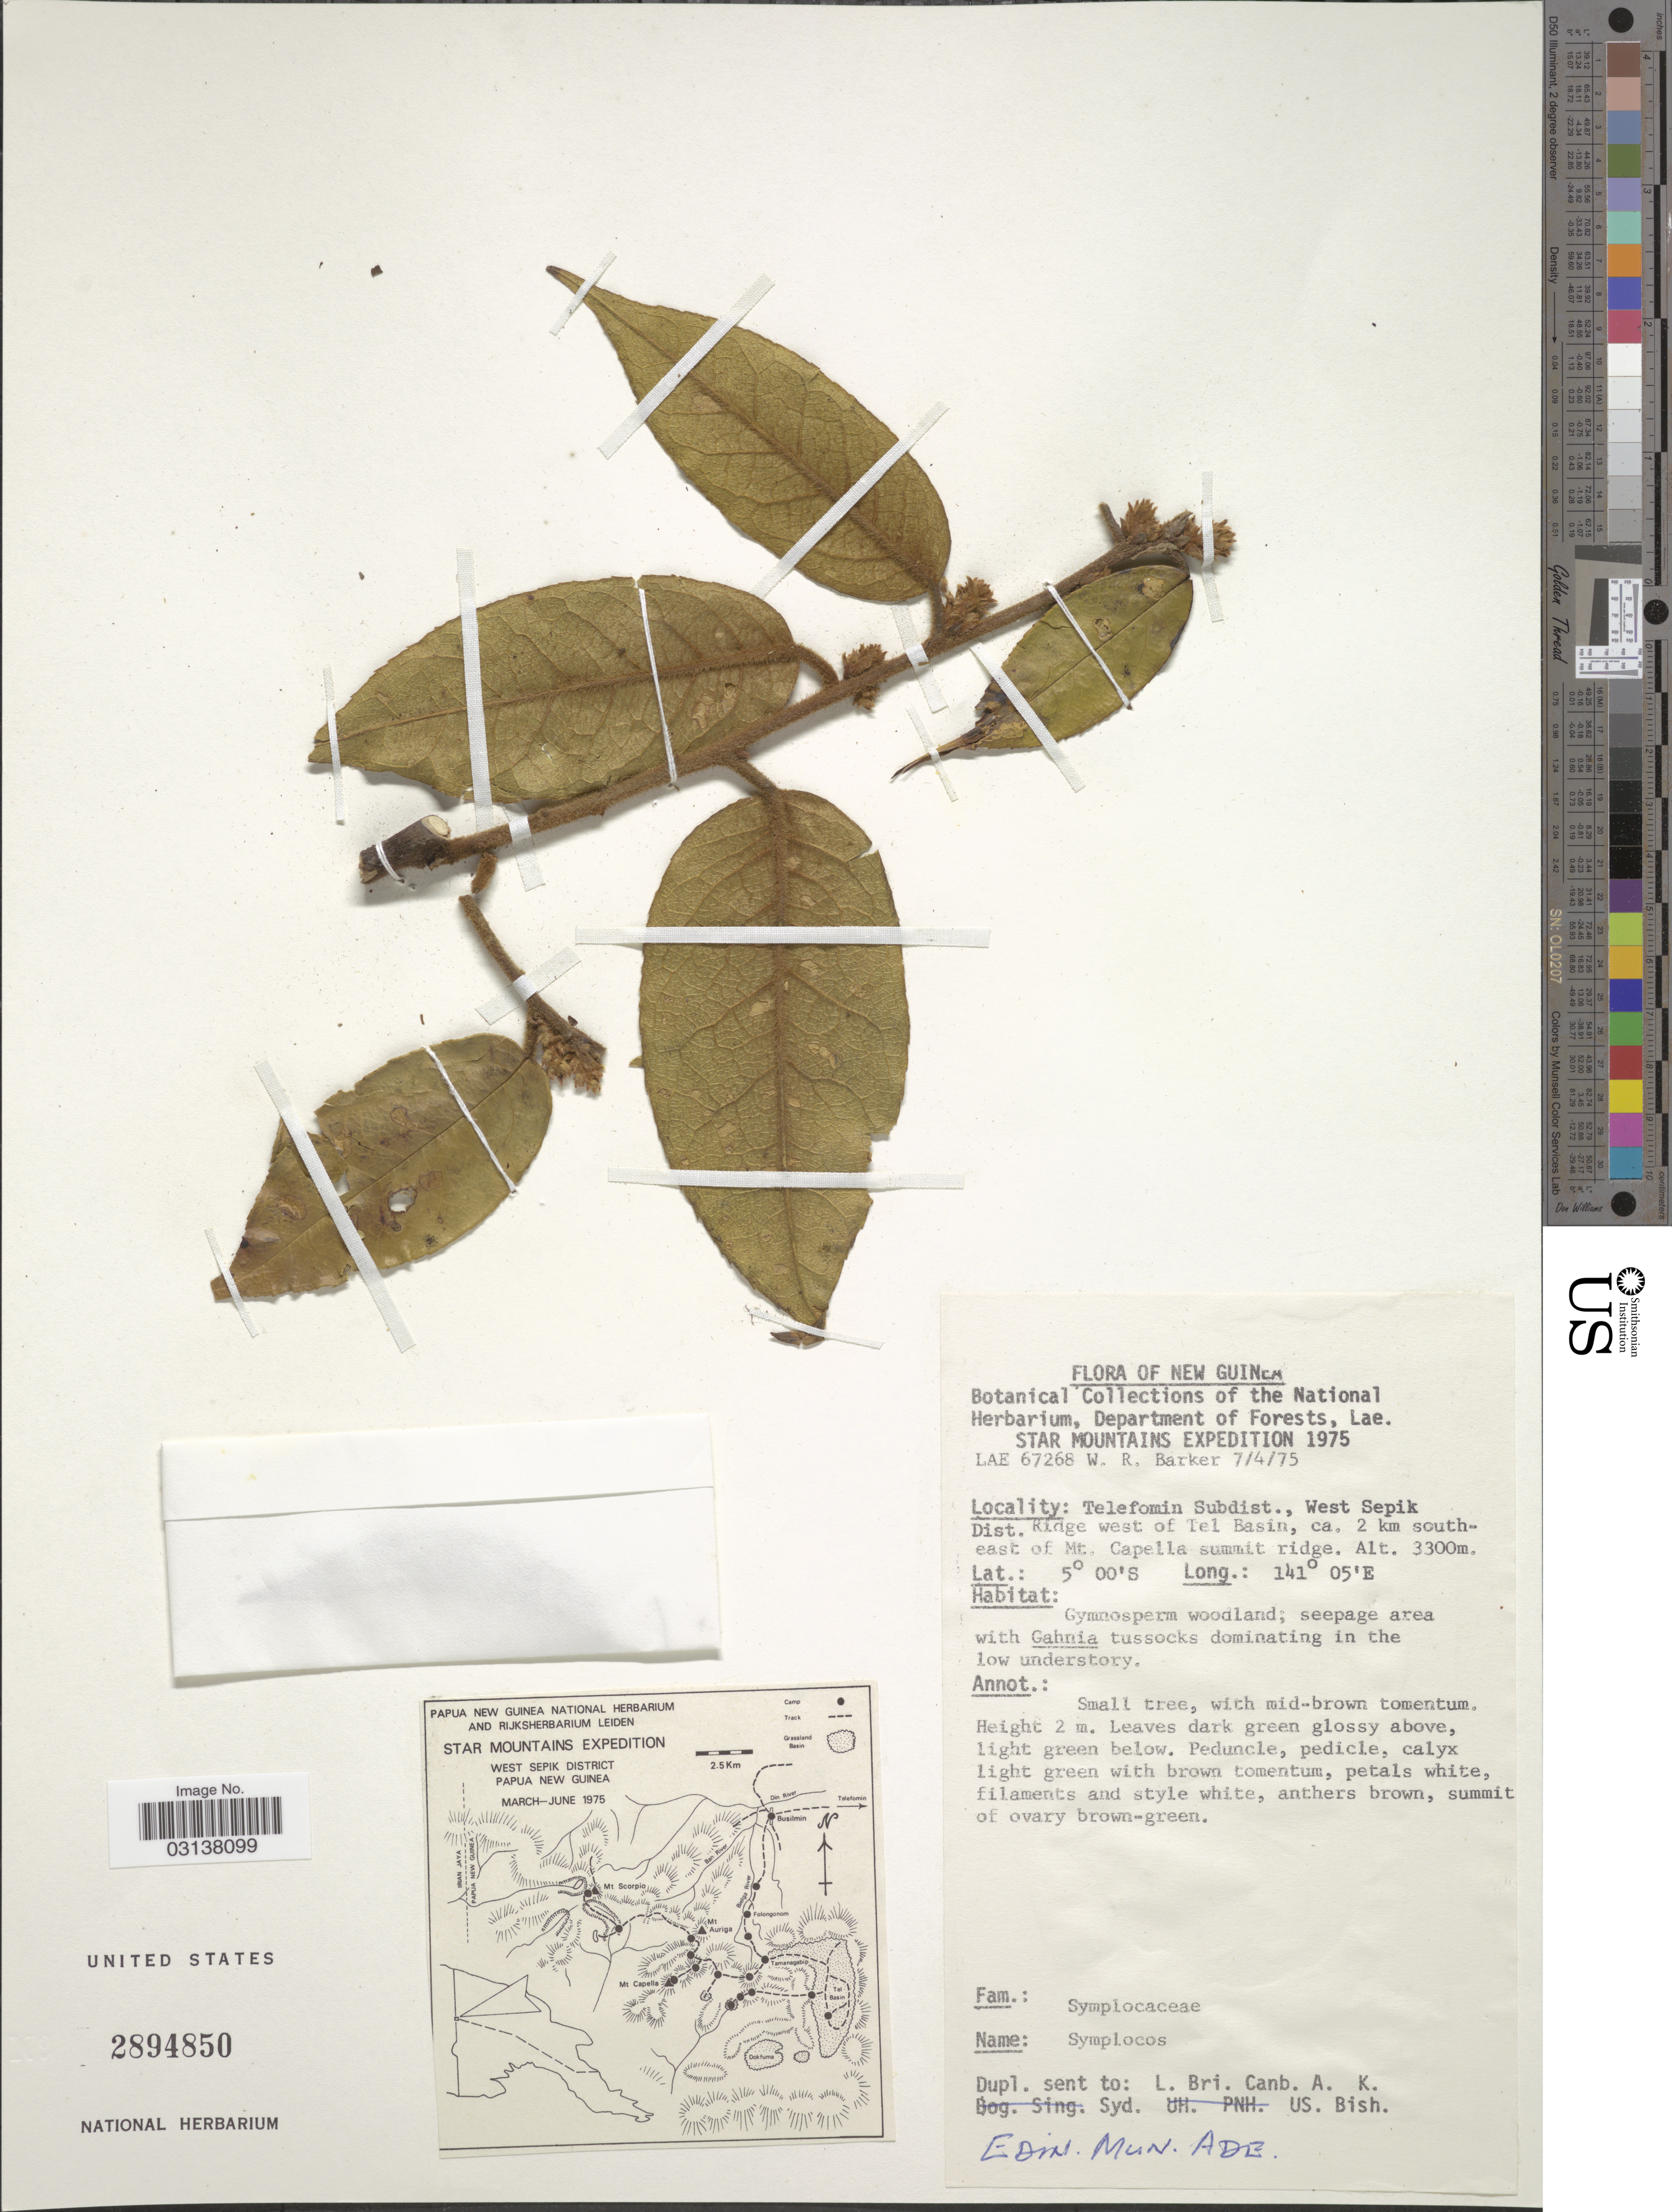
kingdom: Plantae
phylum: Tracheophyta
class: Magnoliopsida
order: Ericales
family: Symplocaceae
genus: Symplocos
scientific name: Symplocos cochinchinensis var. reginae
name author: (Brand) Noot.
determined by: Nooteboom, H. P.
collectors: W. R. Barker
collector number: LAE67268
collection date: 1975-04-07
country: Papua New Guinea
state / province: Sandaun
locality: New Guinea. Telefomin Subdist., West Sepik Dist. Ridge west of Tel Basin, ca. 2 km south-east of Mt. Capella summit ridge.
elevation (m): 3300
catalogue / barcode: US 2894850